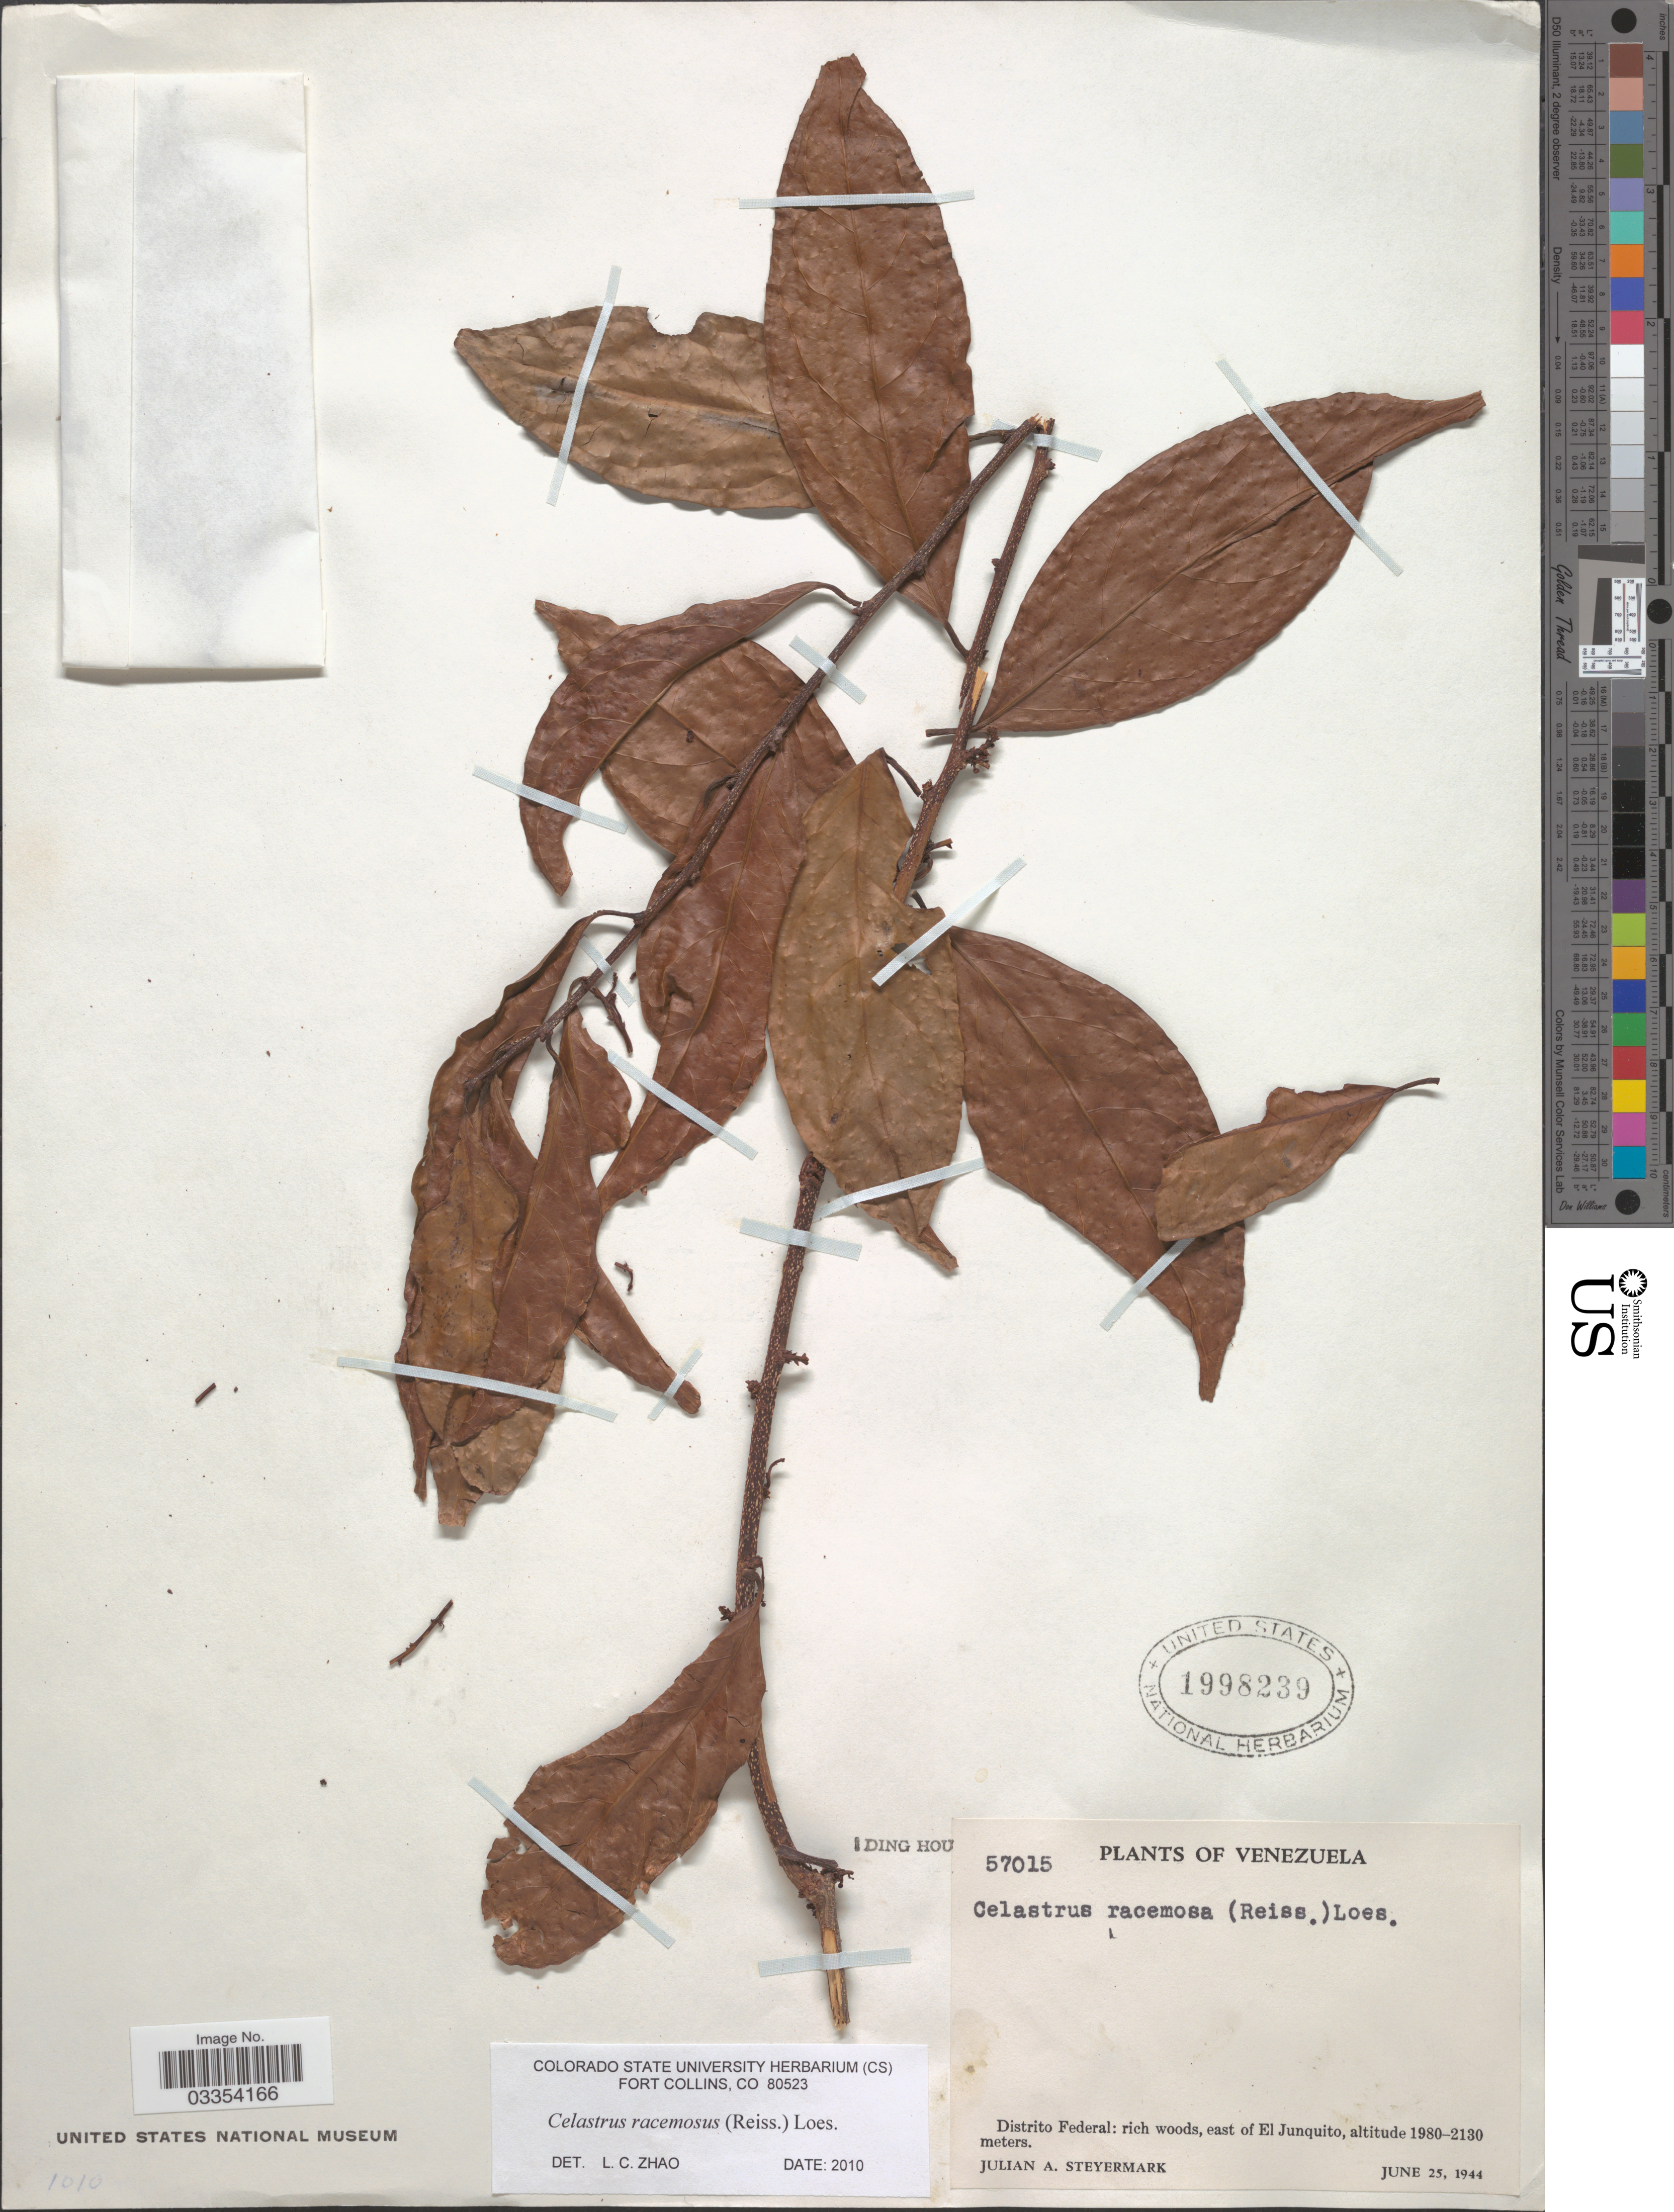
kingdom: Plantae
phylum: Tracheophyta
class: Magnoliopsida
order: Celastrales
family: Celastraceae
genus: Celastrus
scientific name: Celastrus racemosus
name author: Turcz.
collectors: J. Steyermark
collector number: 57015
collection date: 1944-06-25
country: Venezuela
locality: Distrito Federal: east of El Junquito.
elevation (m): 1980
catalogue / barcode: US 1998239